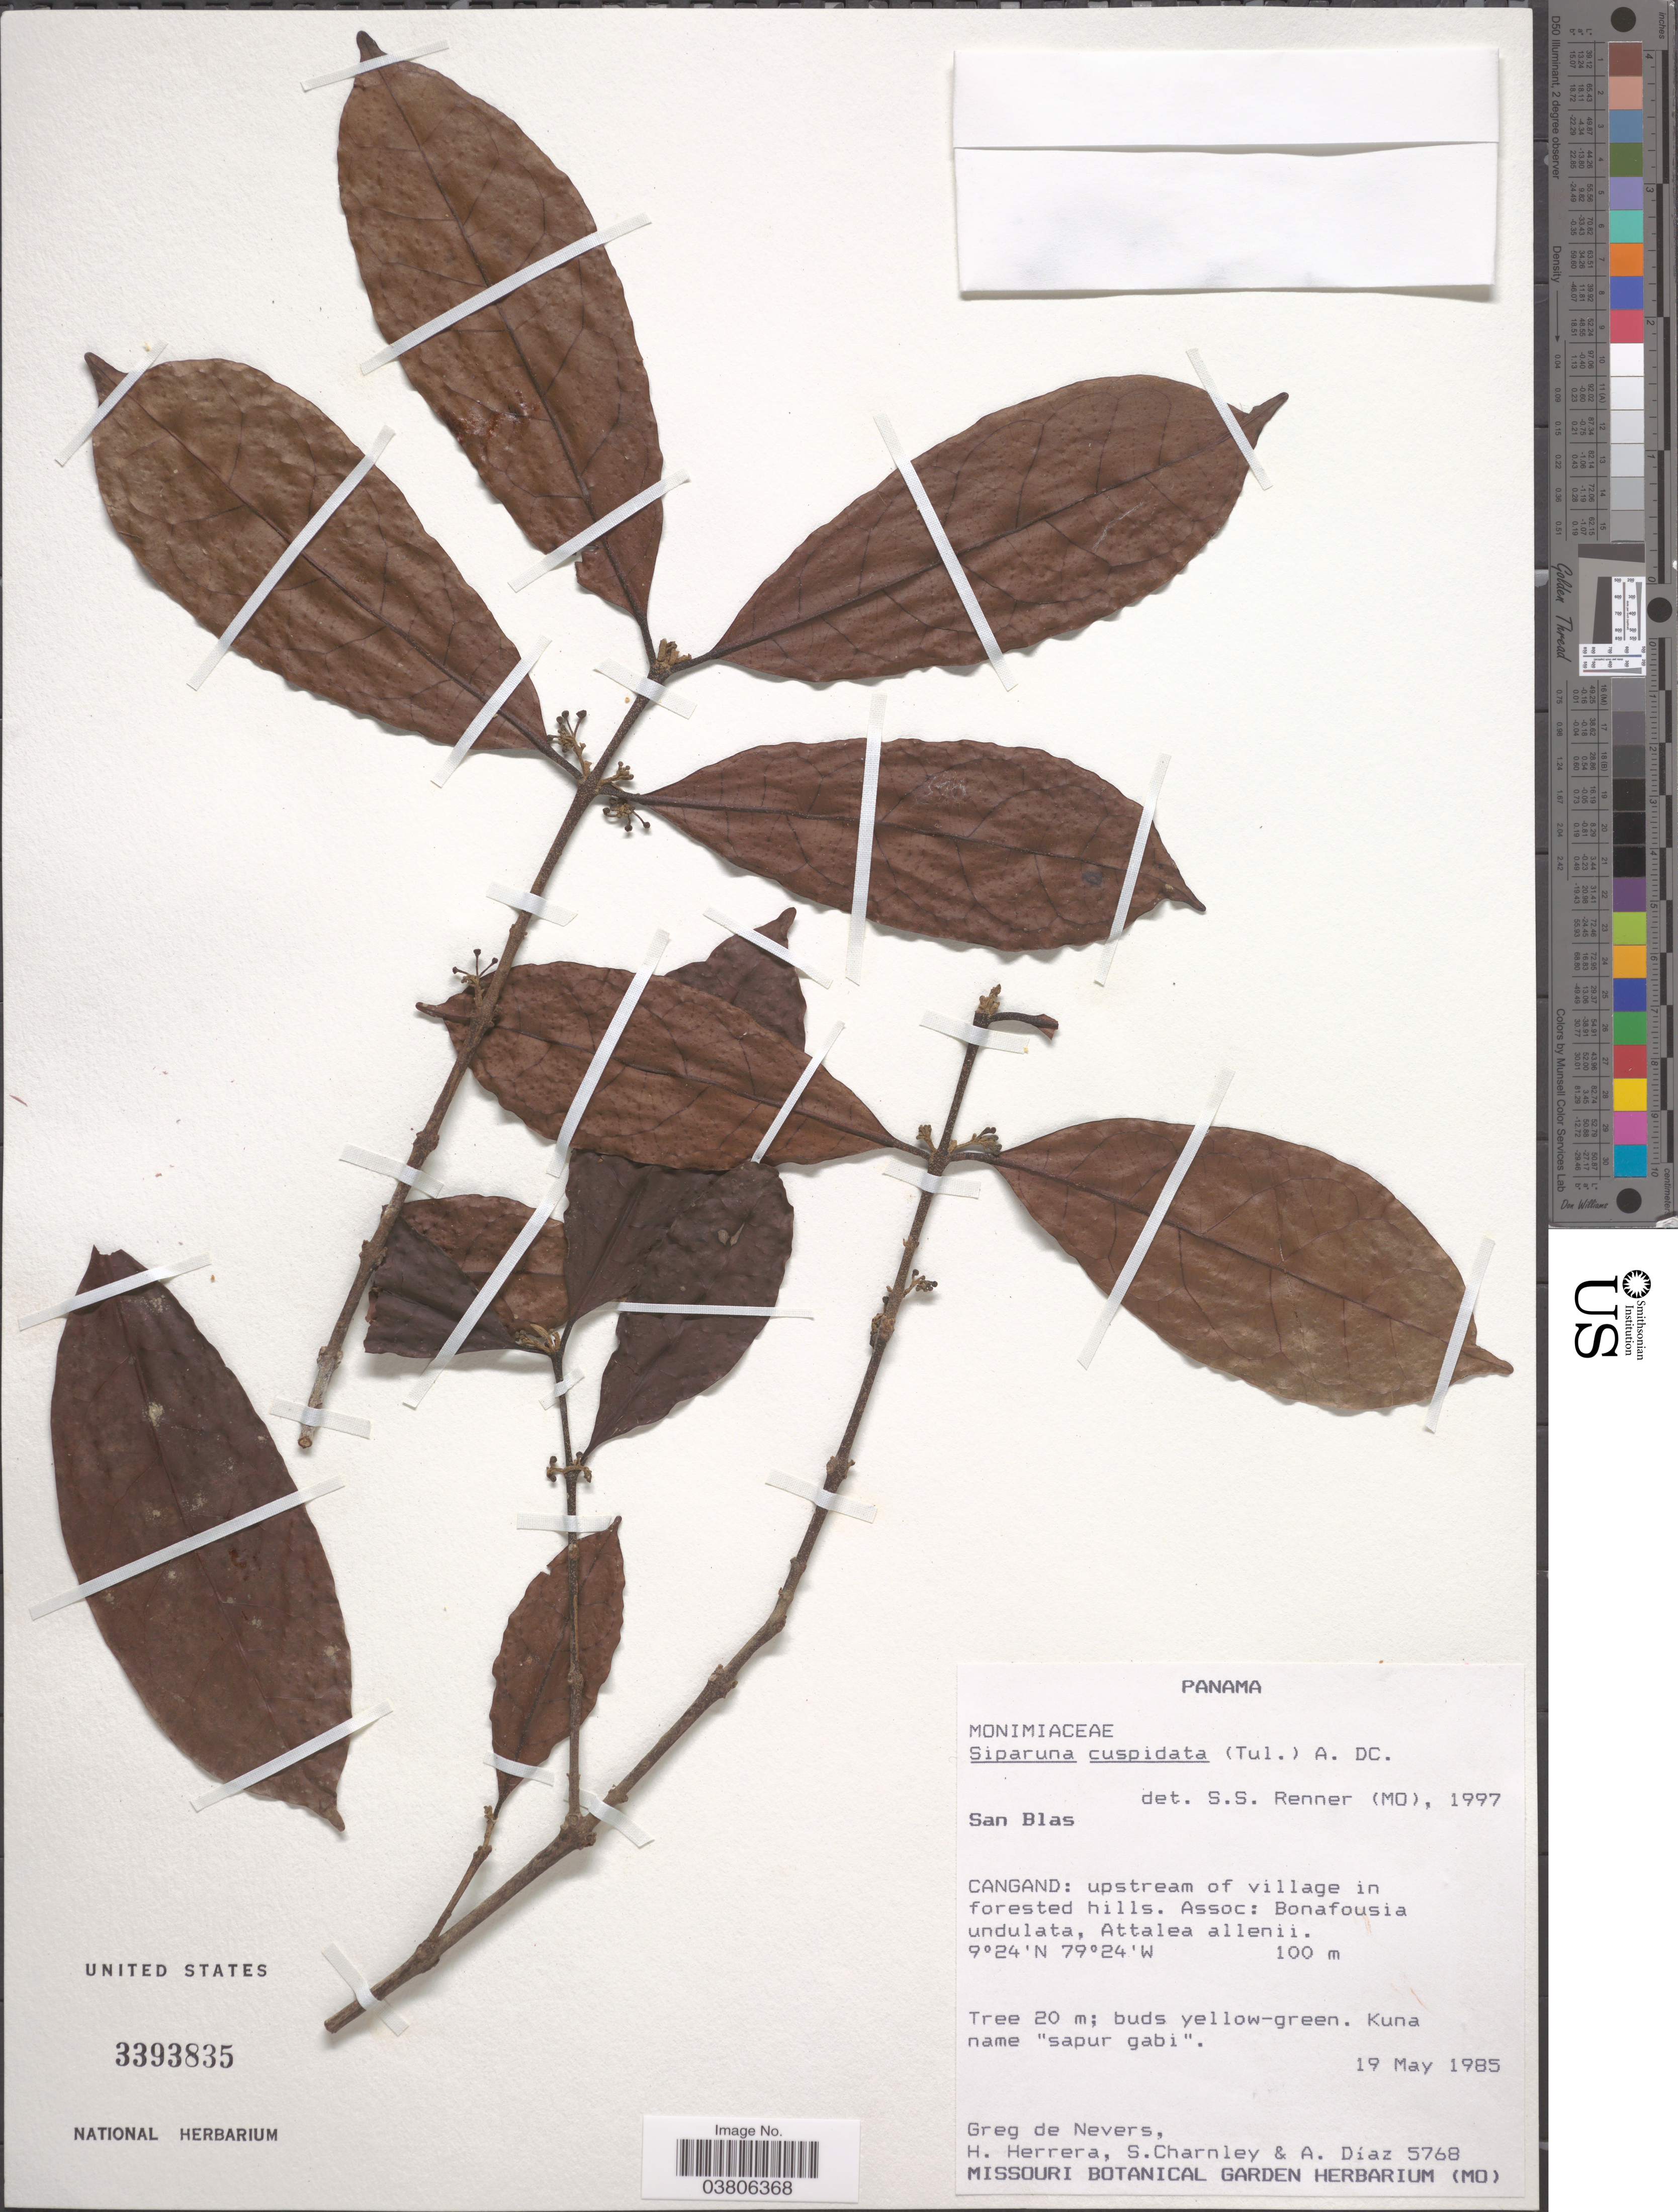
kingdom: Plantae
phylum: Tracheophyta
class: Magnoliopsida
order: Laurales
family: Siparunaceae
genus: Siparuna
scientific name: Siparuna cuspidata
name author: (Tul.) A. DC.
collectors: G. Nevers, H. Herrera, S. Charnley & A. Díaz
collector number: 5768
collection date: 1985-05-19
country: Panama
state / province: Kuna Yala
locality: San Blas. Cangand: upstream of village in forested hills.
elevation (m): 100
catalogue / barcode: US 3393835